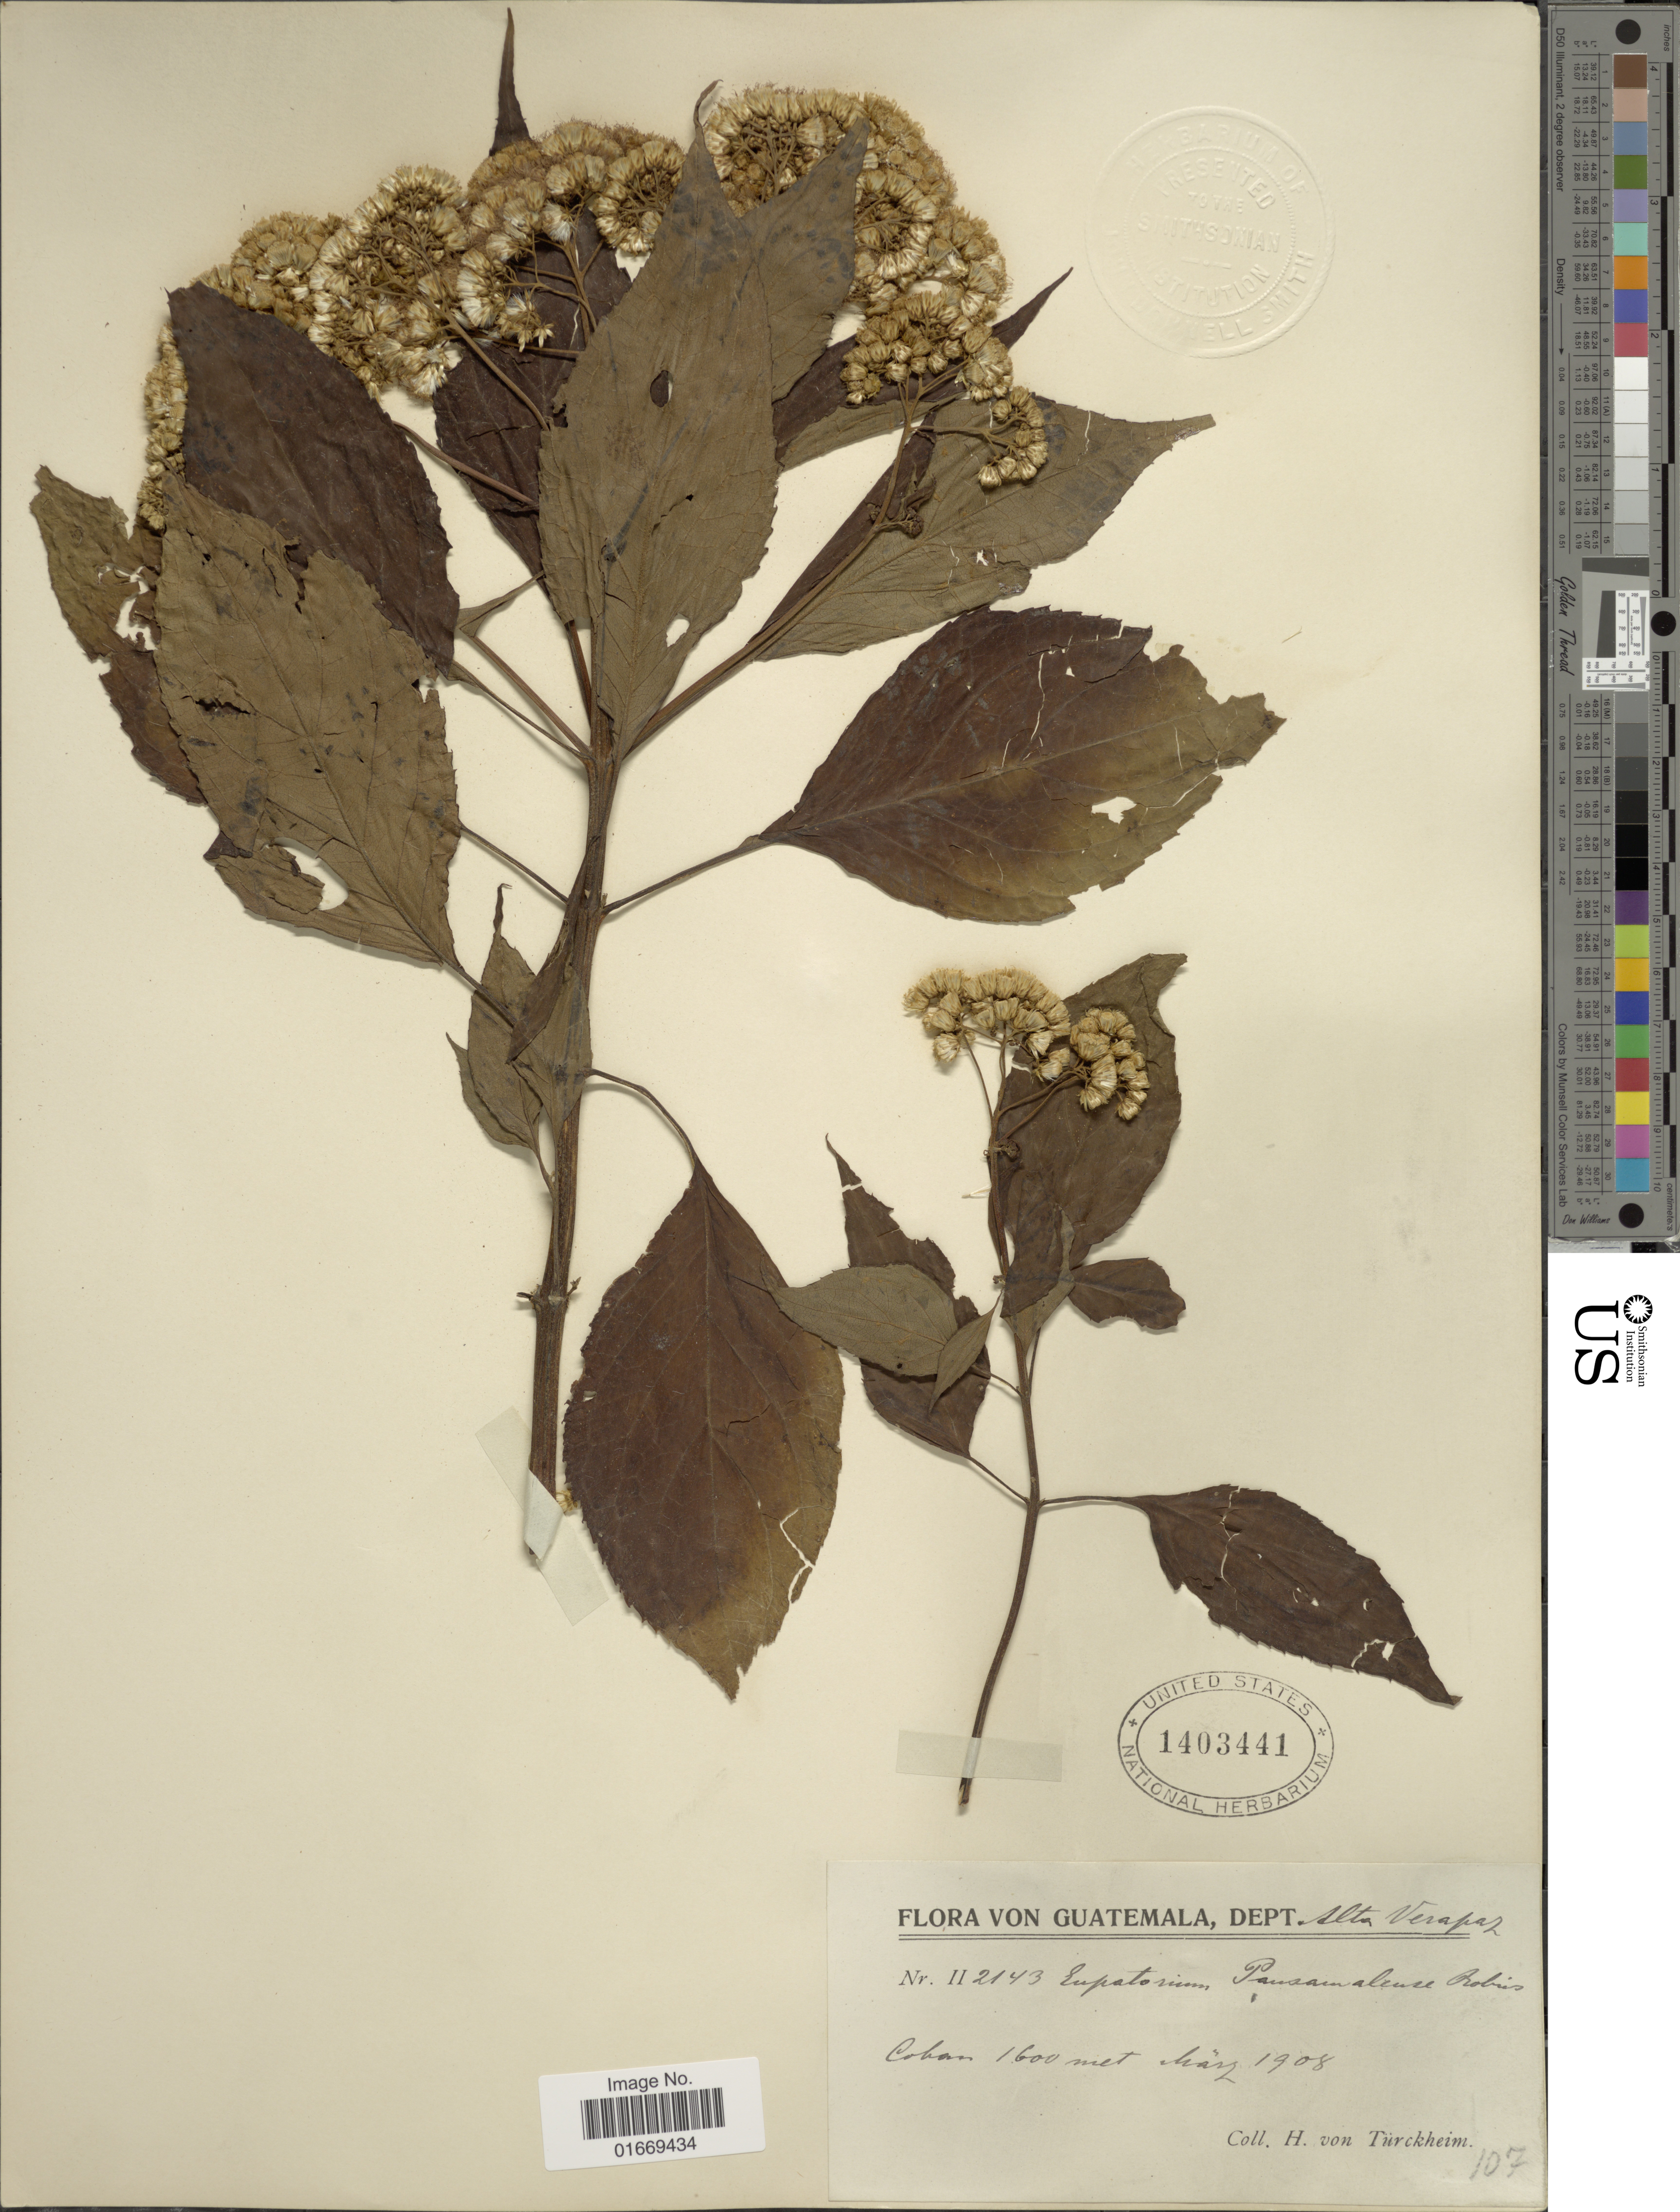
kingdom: Plantae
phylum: Tracheophyta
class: Magnoliopsida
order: Asterales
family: Asteraceae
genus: Bartlettina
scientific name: Bartlettina pansamalensis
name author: (B.L. Rob.) R.M. King & H. Rob.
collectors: H. von Türckheim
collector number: II 2143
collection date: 1908-03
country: Guatemala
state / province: Alta Verapaz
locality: Dept. Ata Verapaz, Coban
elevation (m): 1600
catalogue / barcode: US 1403441